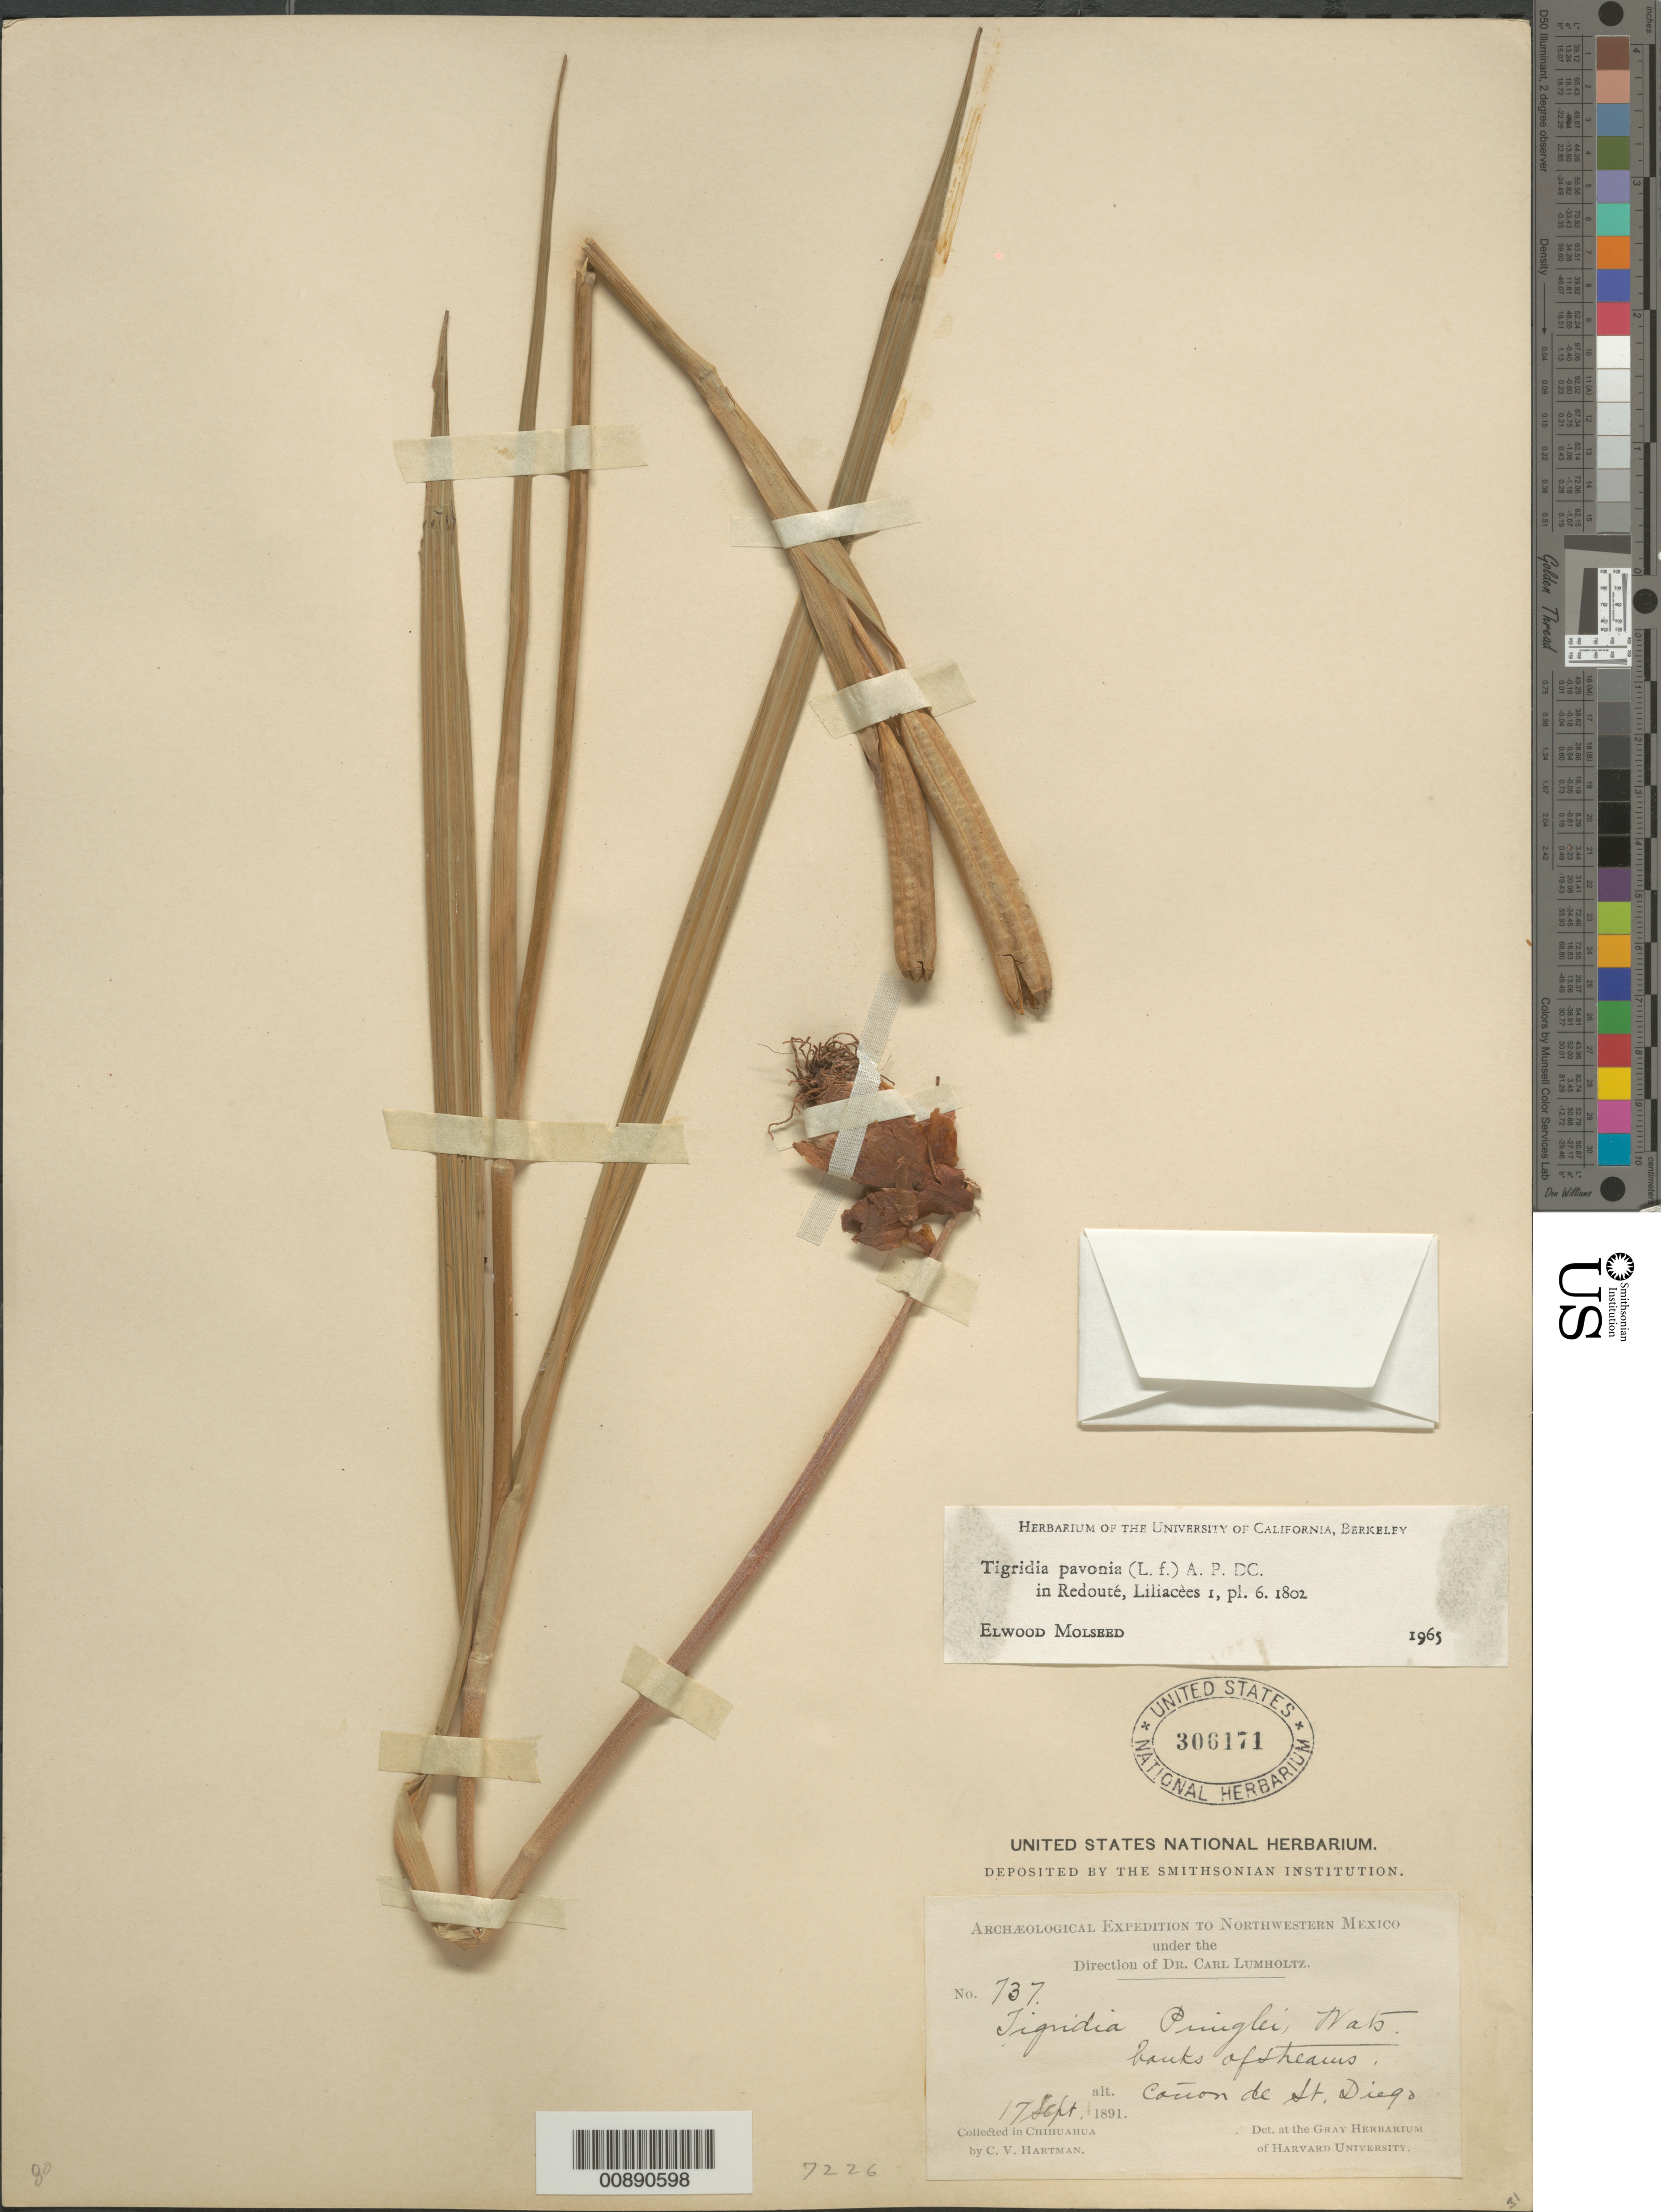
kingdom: Plantae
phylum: Tracheophyta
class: Liliopsida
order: Asparagales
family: Iridaceae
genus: Tigridia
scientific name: Tigridia pavonia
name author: (L. f.) DC.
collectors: C. V. Hartman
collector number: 737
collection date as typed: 17 Sep 1891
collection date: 1891-09-17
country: Mexico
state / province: Chihuahua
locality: Cañon de St. Diego, Chihuahua.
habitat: Banks of streams.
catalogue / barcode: US 306171